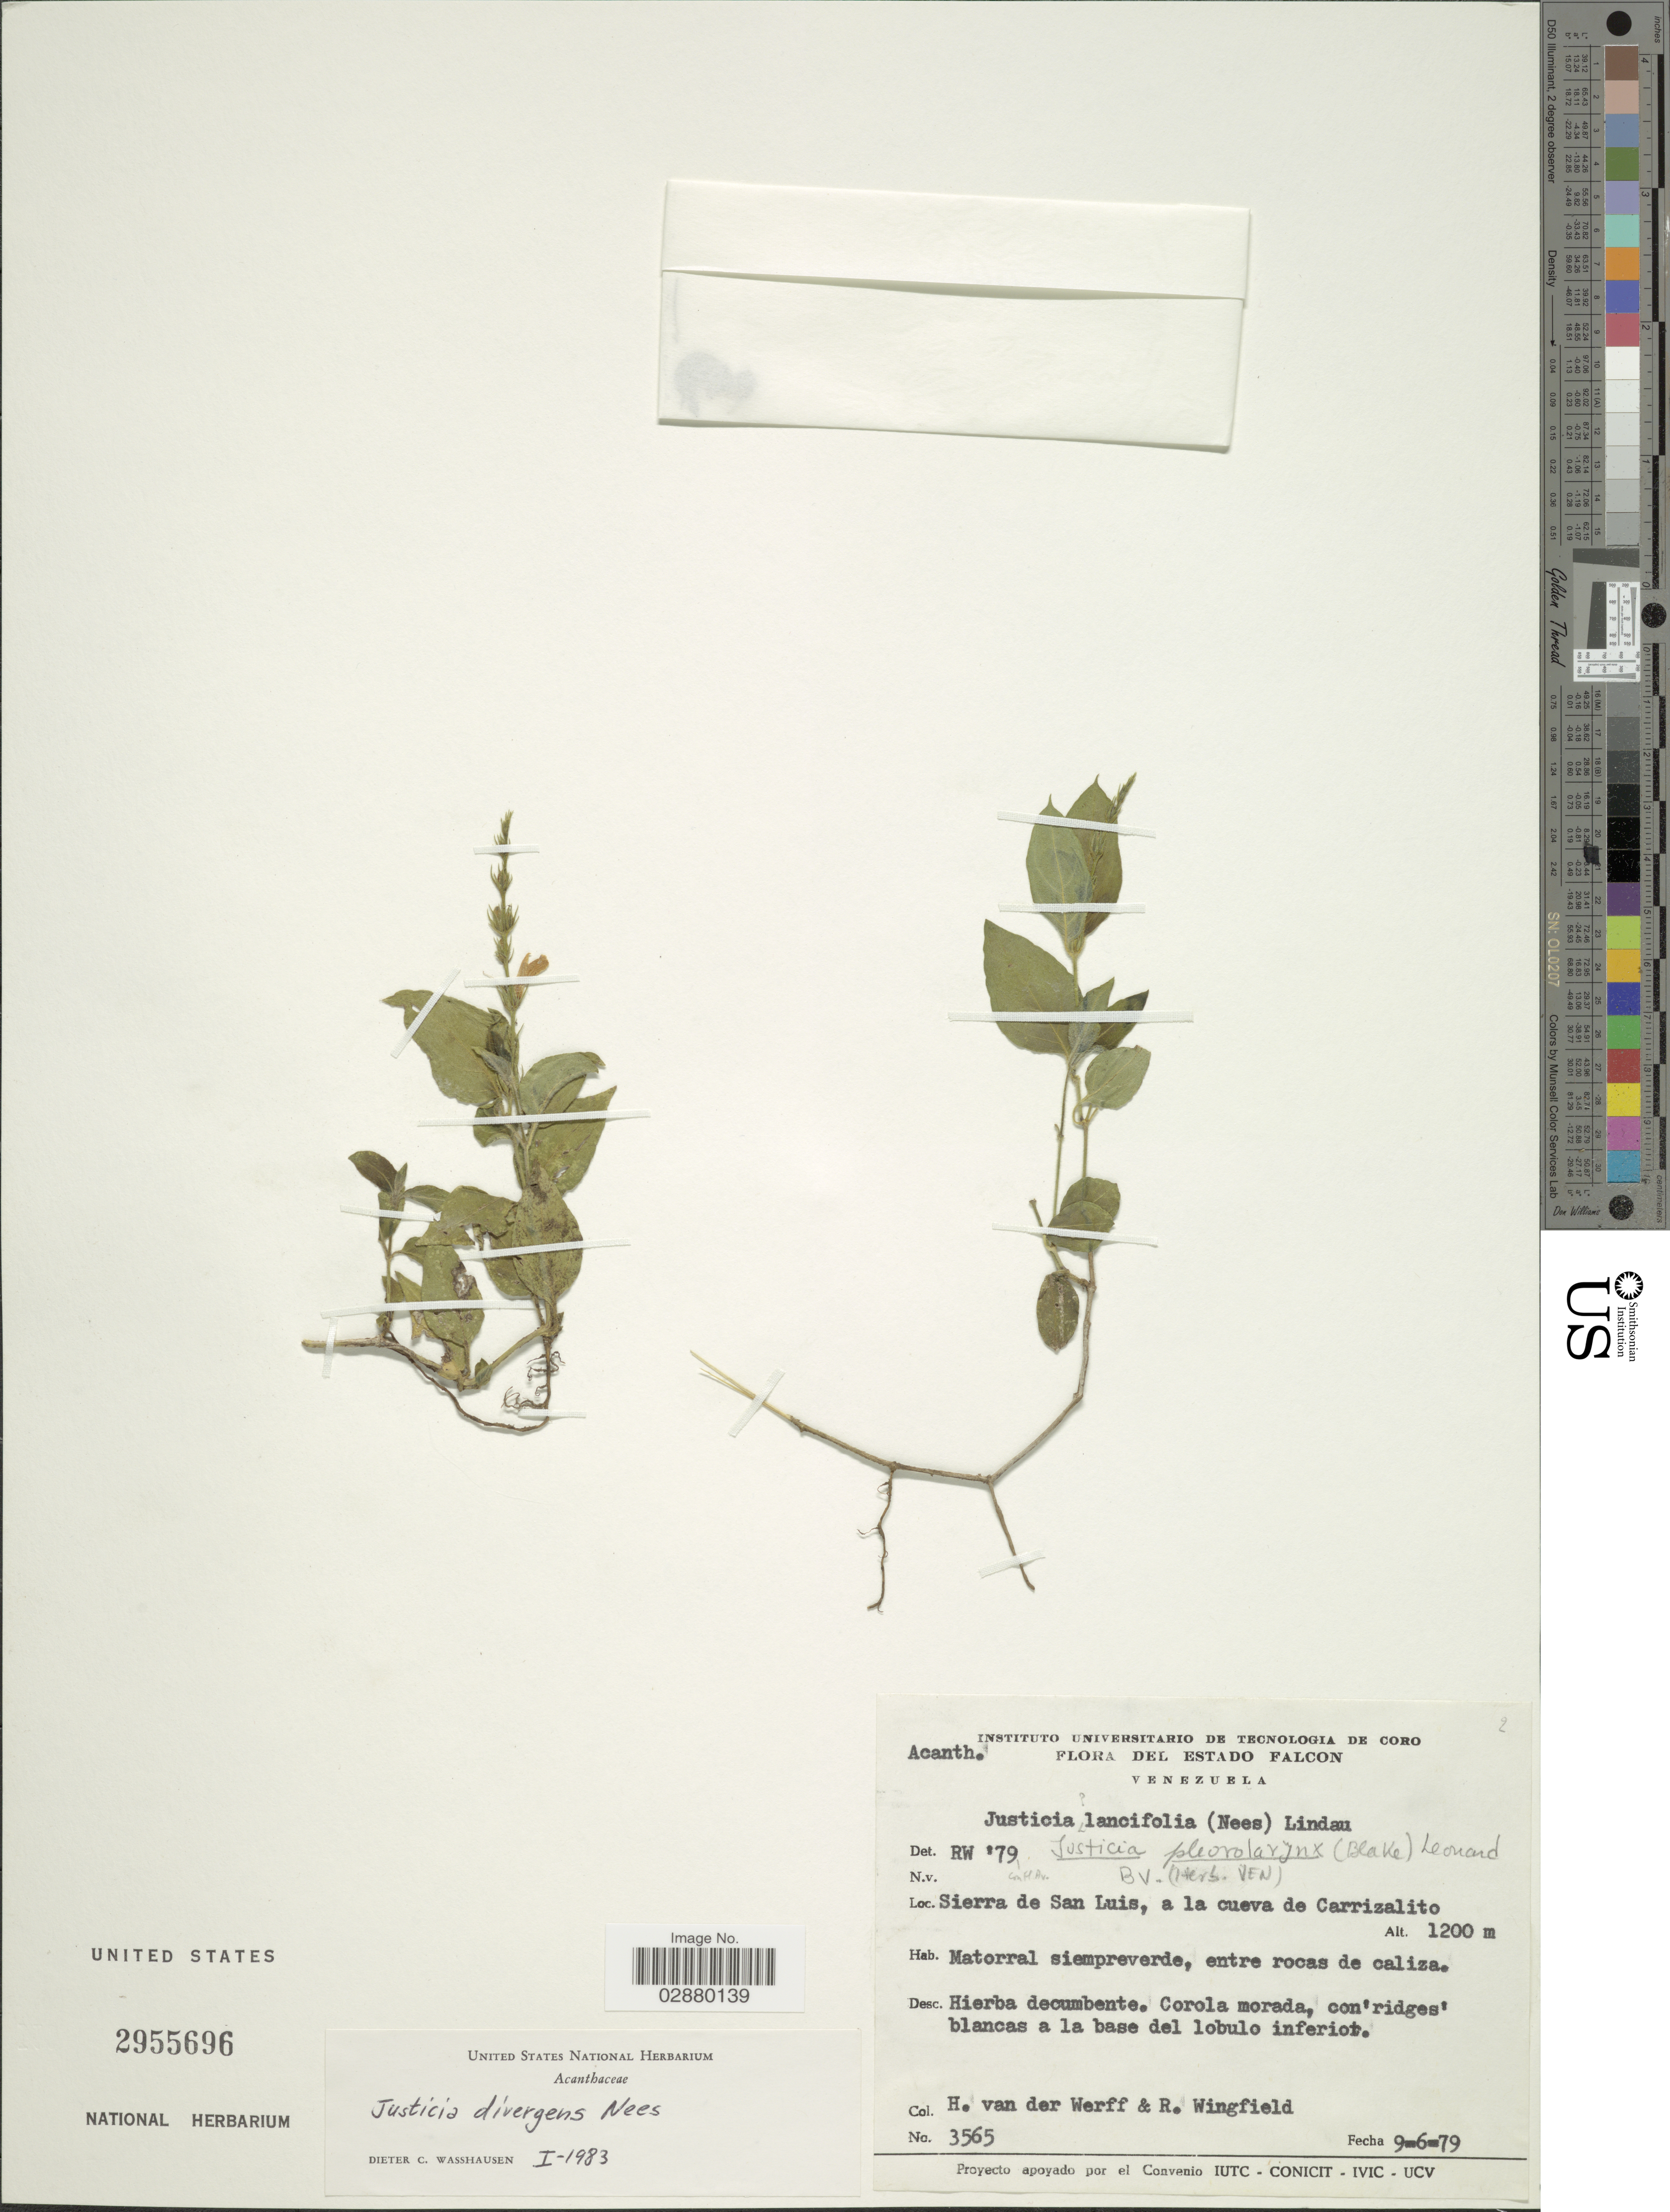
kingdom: Plantae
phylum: Tracheophyta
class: Magnoliopsida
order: Lamiales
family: Acanthaceae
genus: Justicia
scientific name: Justicia pleurolarynx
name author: (S.F. Blake) V.M. Badillo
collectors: H. van der Werff & R. Wingfield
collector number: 3565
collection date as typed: Transcribed d/m/y: 9/6/79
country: Venezuela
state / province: Falcón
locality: Sierra de San Luis, a la cueva de Carrizalito.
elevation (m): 1200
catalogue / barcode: US 2955696